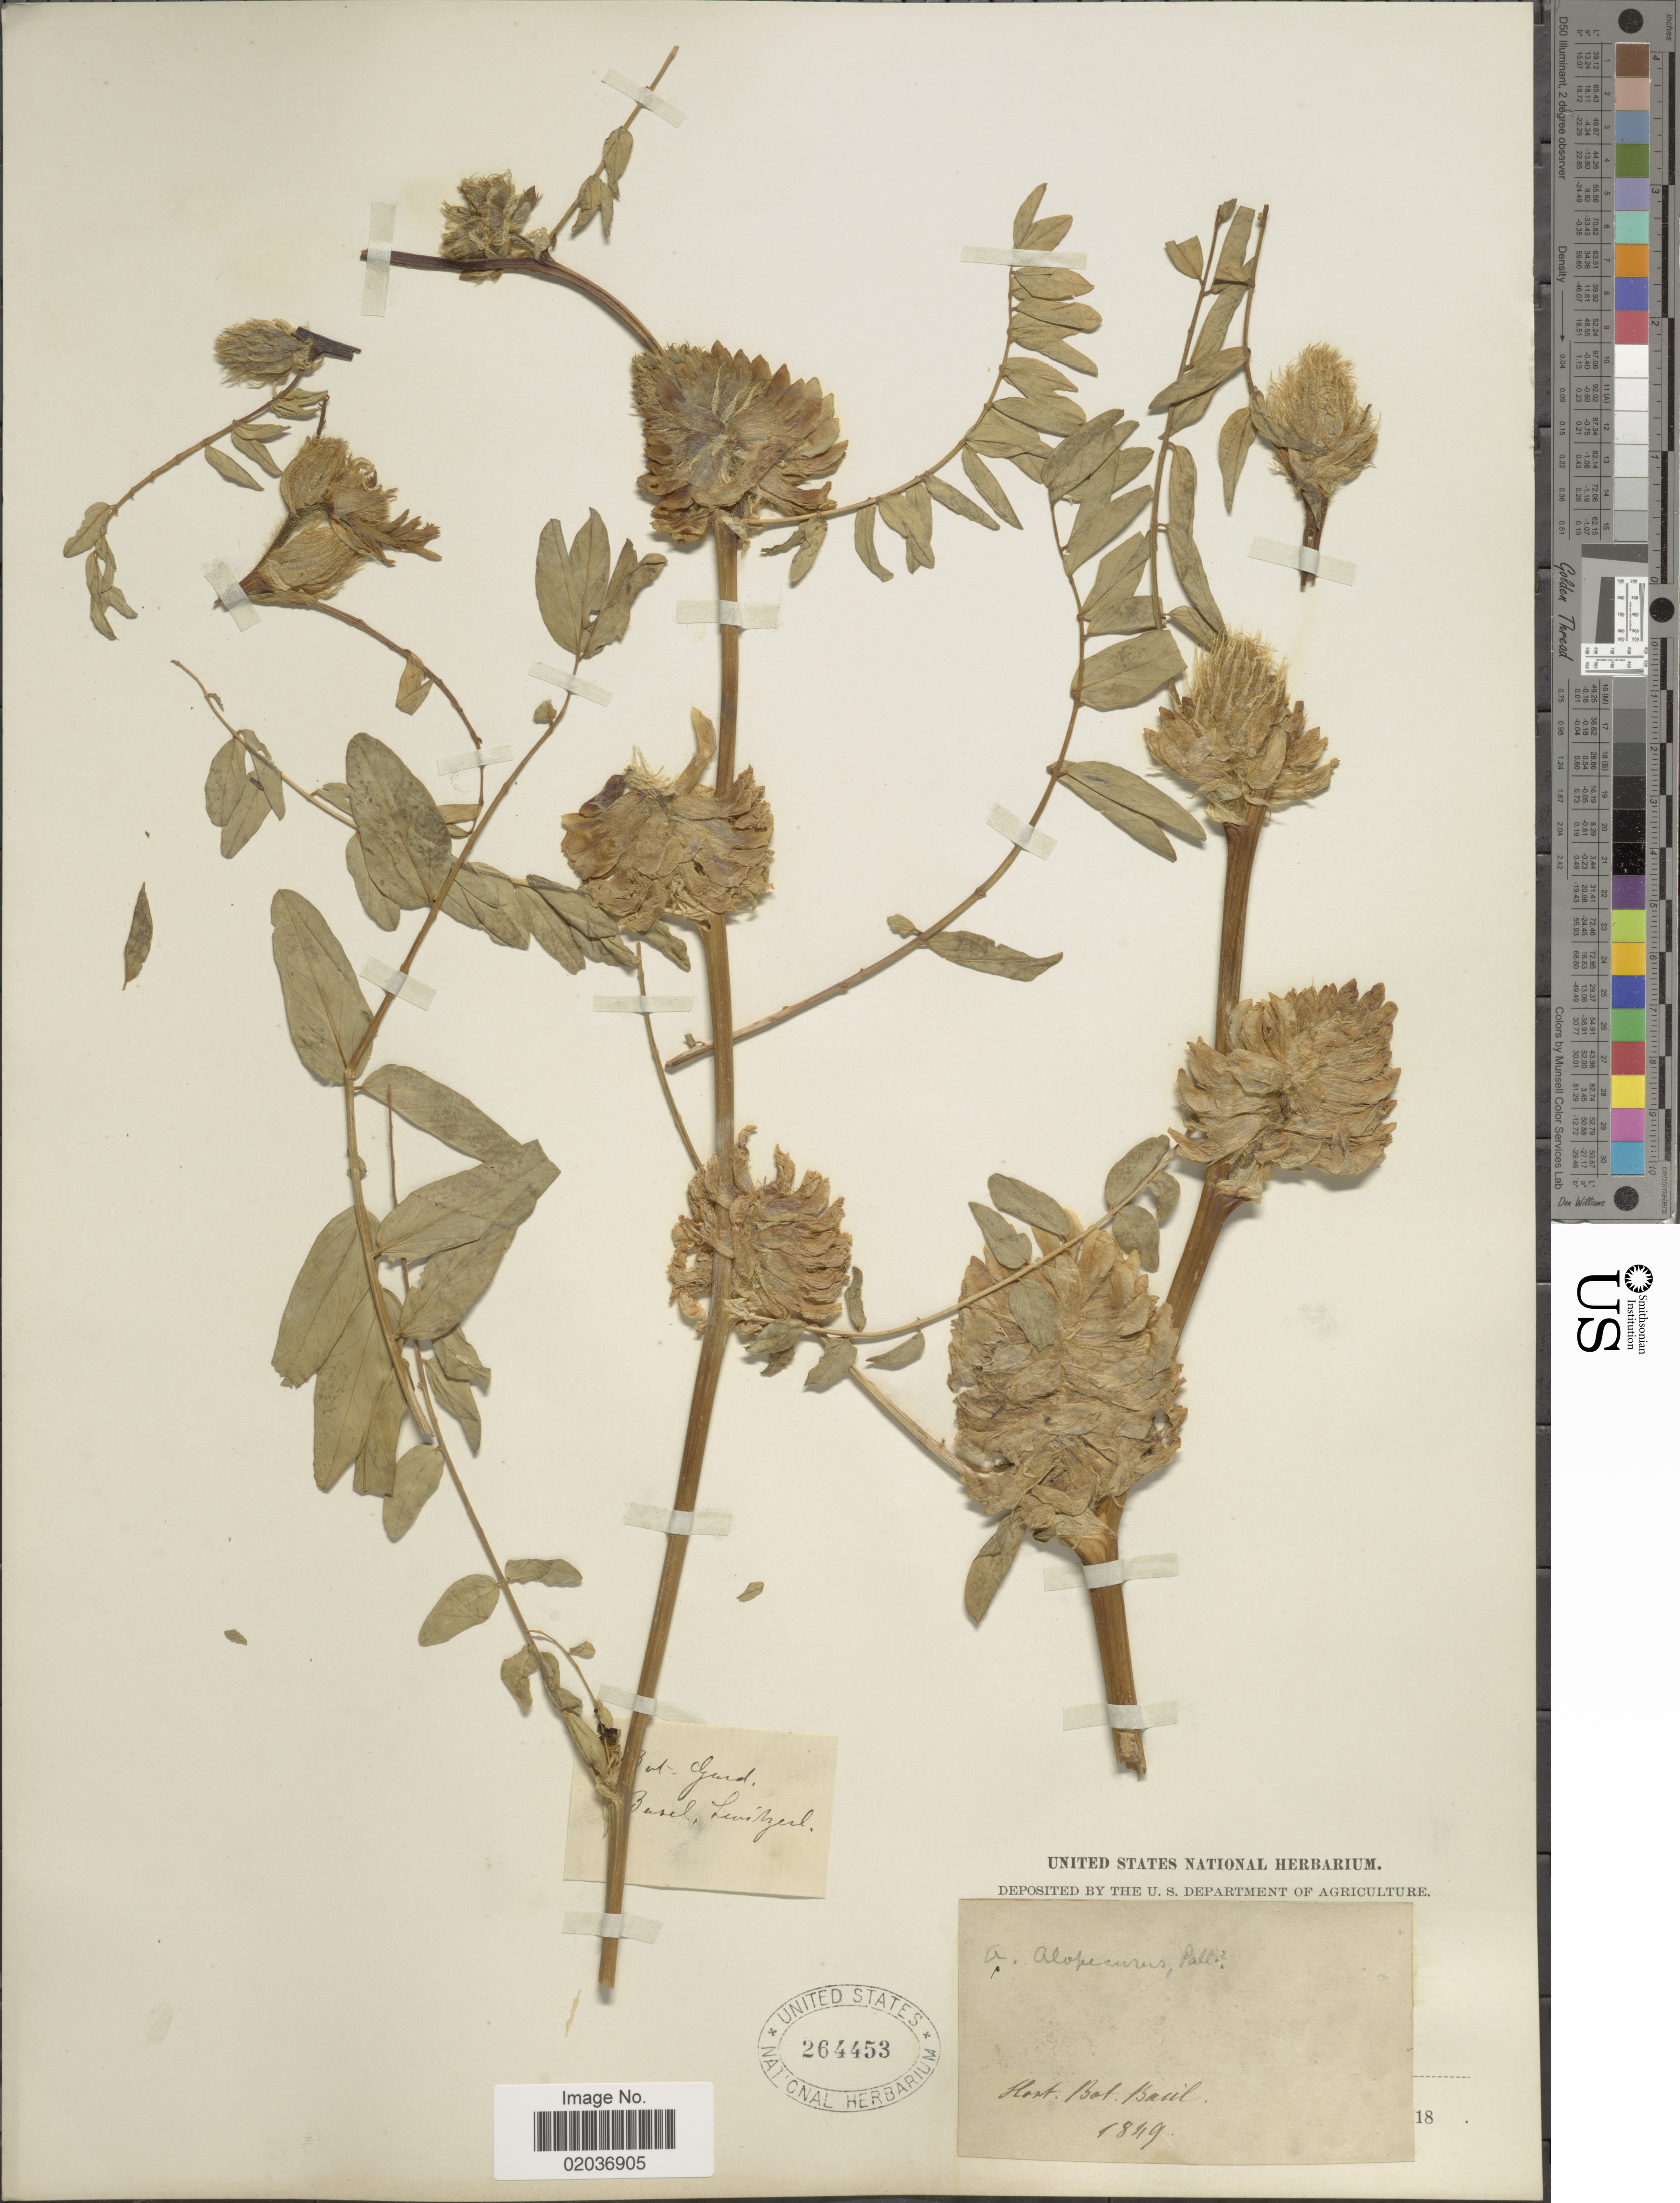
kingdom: Plantae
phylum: Tracheophyta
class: Magnoliopsida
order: Fabales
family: Fabaceae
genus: Astragalus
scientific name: Astragalus alopecuros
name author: Pall.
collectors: ex Herb. Basil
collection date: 1849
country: Switzerland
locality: Basel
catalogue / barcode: US 264453